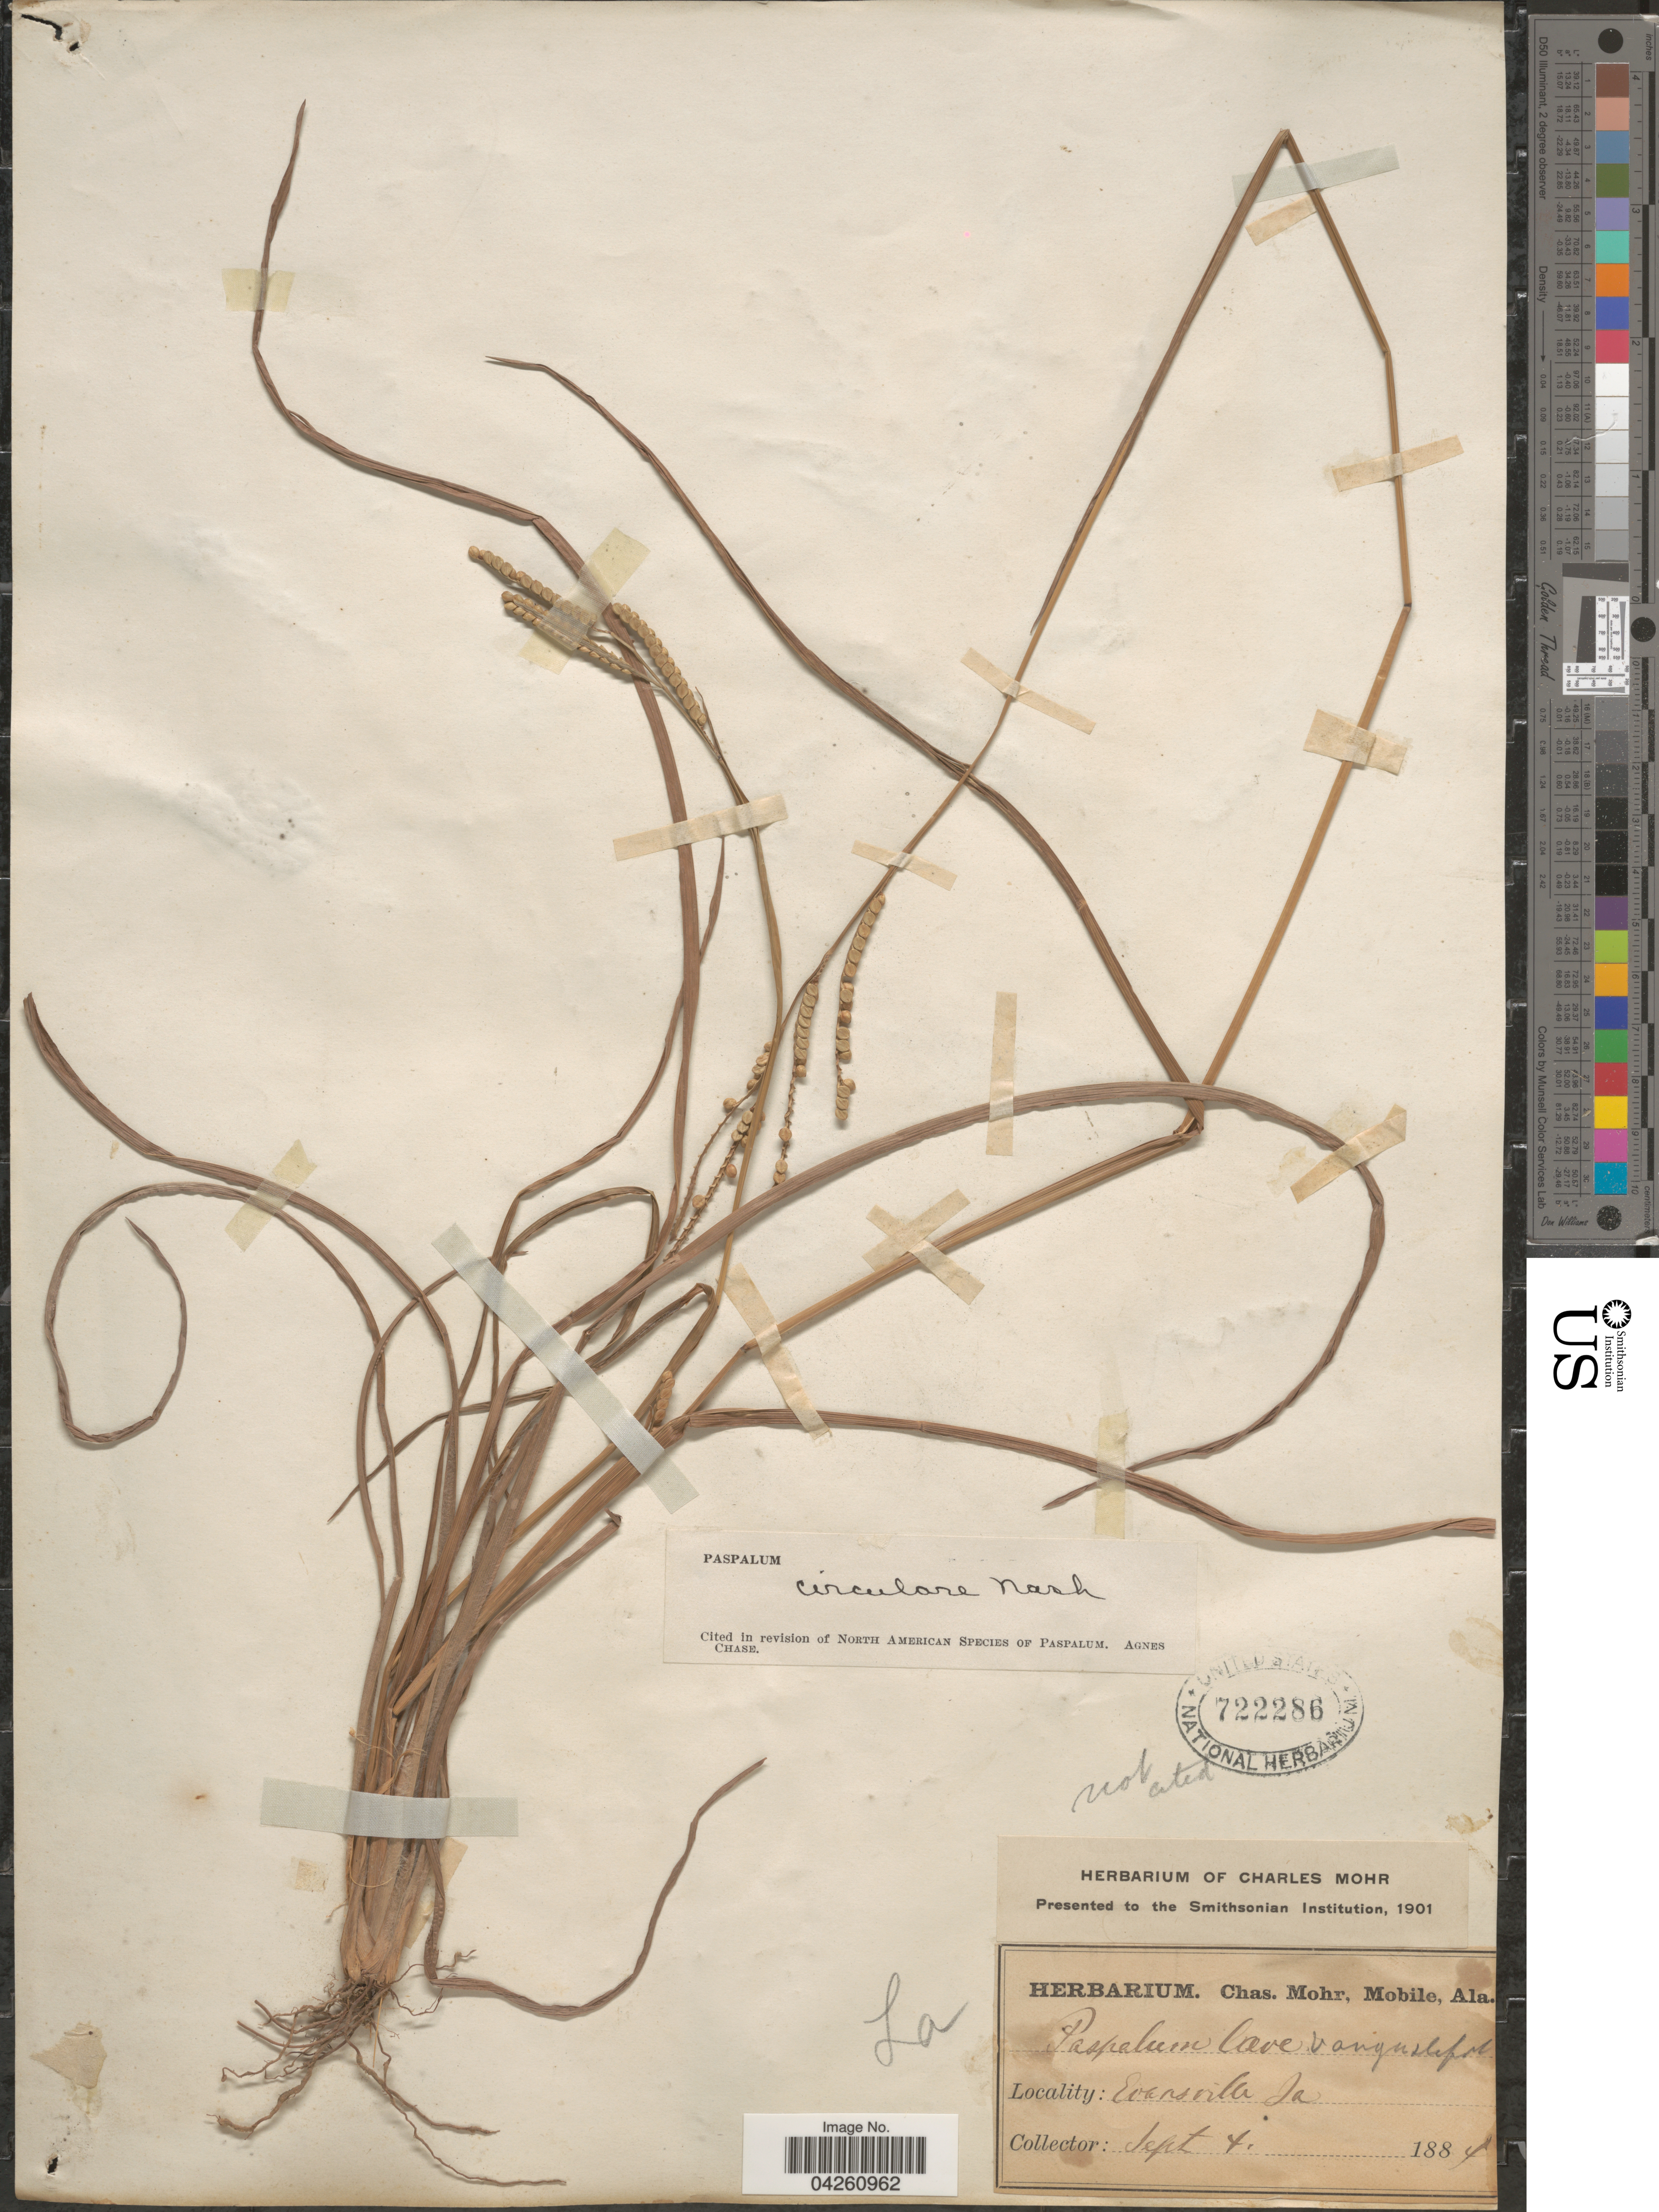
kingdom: Plantae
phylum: Tracheophyta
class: Liliopsida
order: Poales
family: Poaceae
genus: Paspalum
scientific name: Paspalum circulare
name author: Nash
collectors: Mohr, C. T. (herbarium)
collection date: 1884-09-04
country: United States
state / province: Louisiana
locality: Evansville.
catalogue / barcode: US 722286